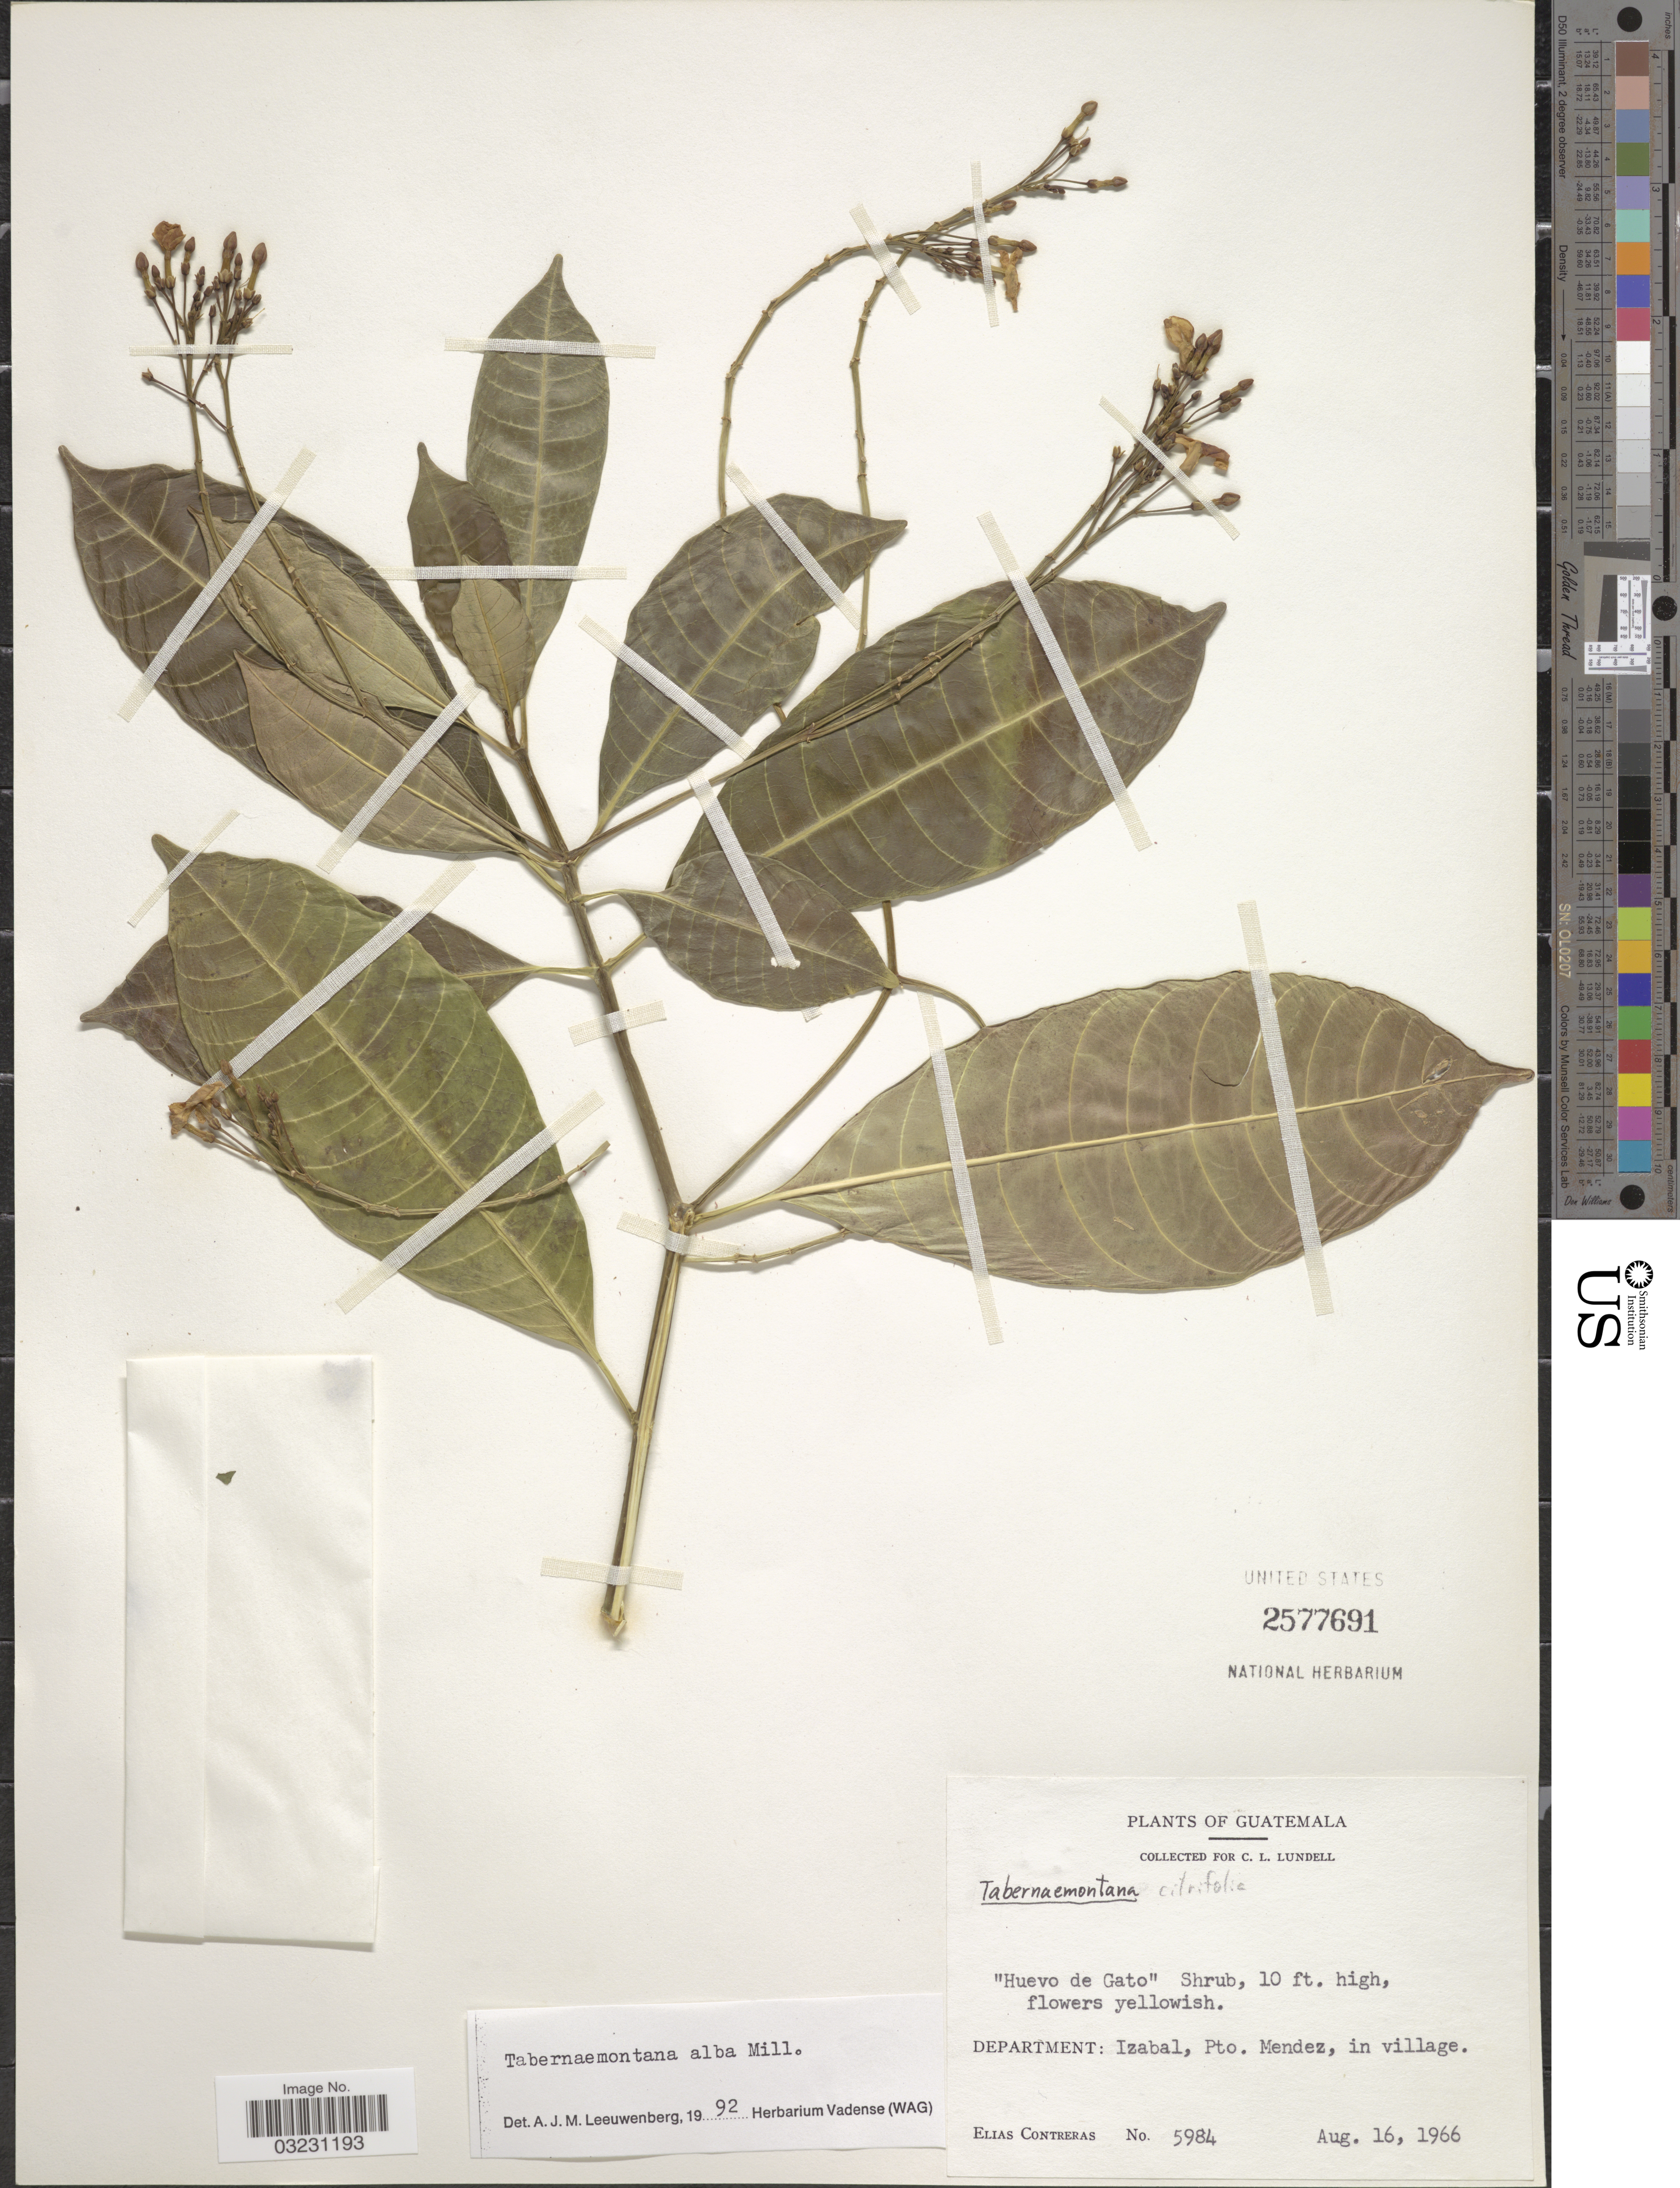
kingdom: Plantae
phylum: Tracheophyta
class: Magnoliopsida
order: Gentianales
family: Apocynaceae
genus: Tabernaemontana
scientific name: Tabernaemontana alba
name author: Mill.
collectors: E. Contreras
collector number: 5984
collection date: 1966-08-16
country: Guatemala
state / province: Izabal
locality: Department: Izabal, Pto. Mendez, in village.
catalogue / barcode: US 2577691